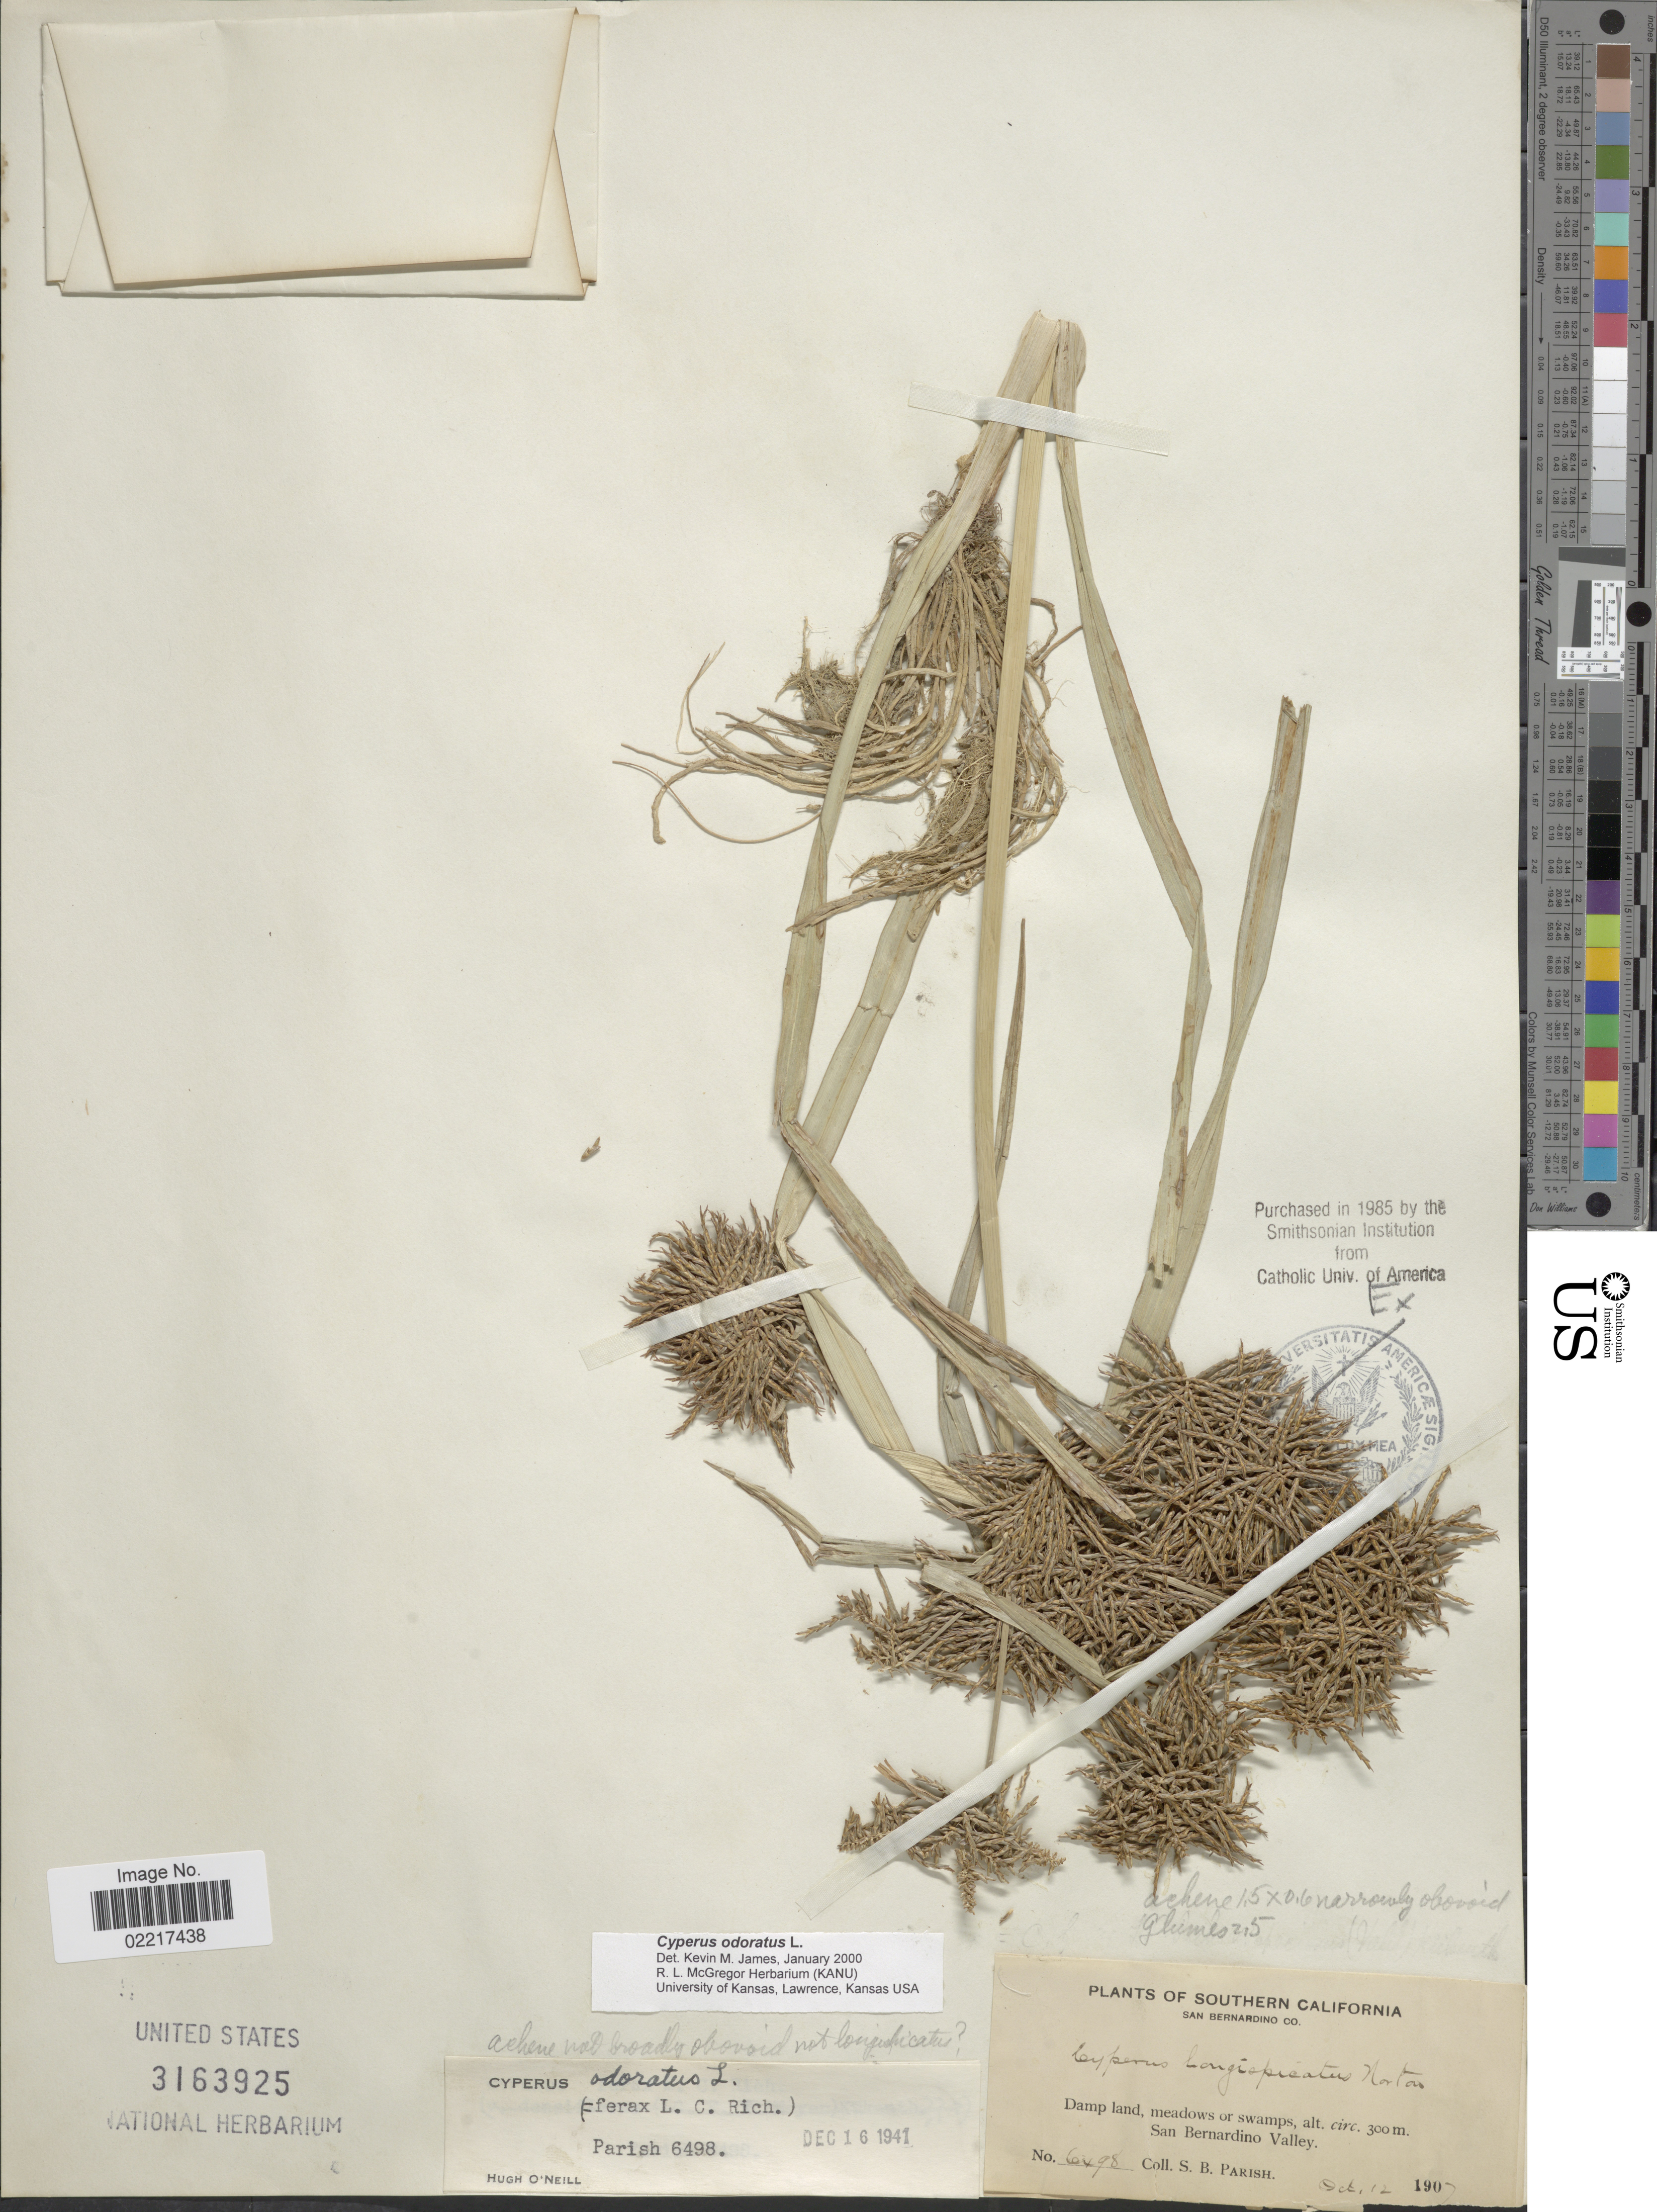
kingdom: Plantae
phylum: Tracheophyta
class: Liliopsida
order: Poales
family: Cyperaceae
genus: Cyperus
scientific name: Cyperus odoratus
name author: L.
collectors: S. B. Parish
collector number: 6498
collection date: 1907-10-12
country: United States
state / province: California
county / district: San Bernardino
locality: Southern California, San Bernardino Co, Damp land, meadows or swamps, San Bernardino Valley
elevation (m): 300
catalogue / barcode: US 3163925